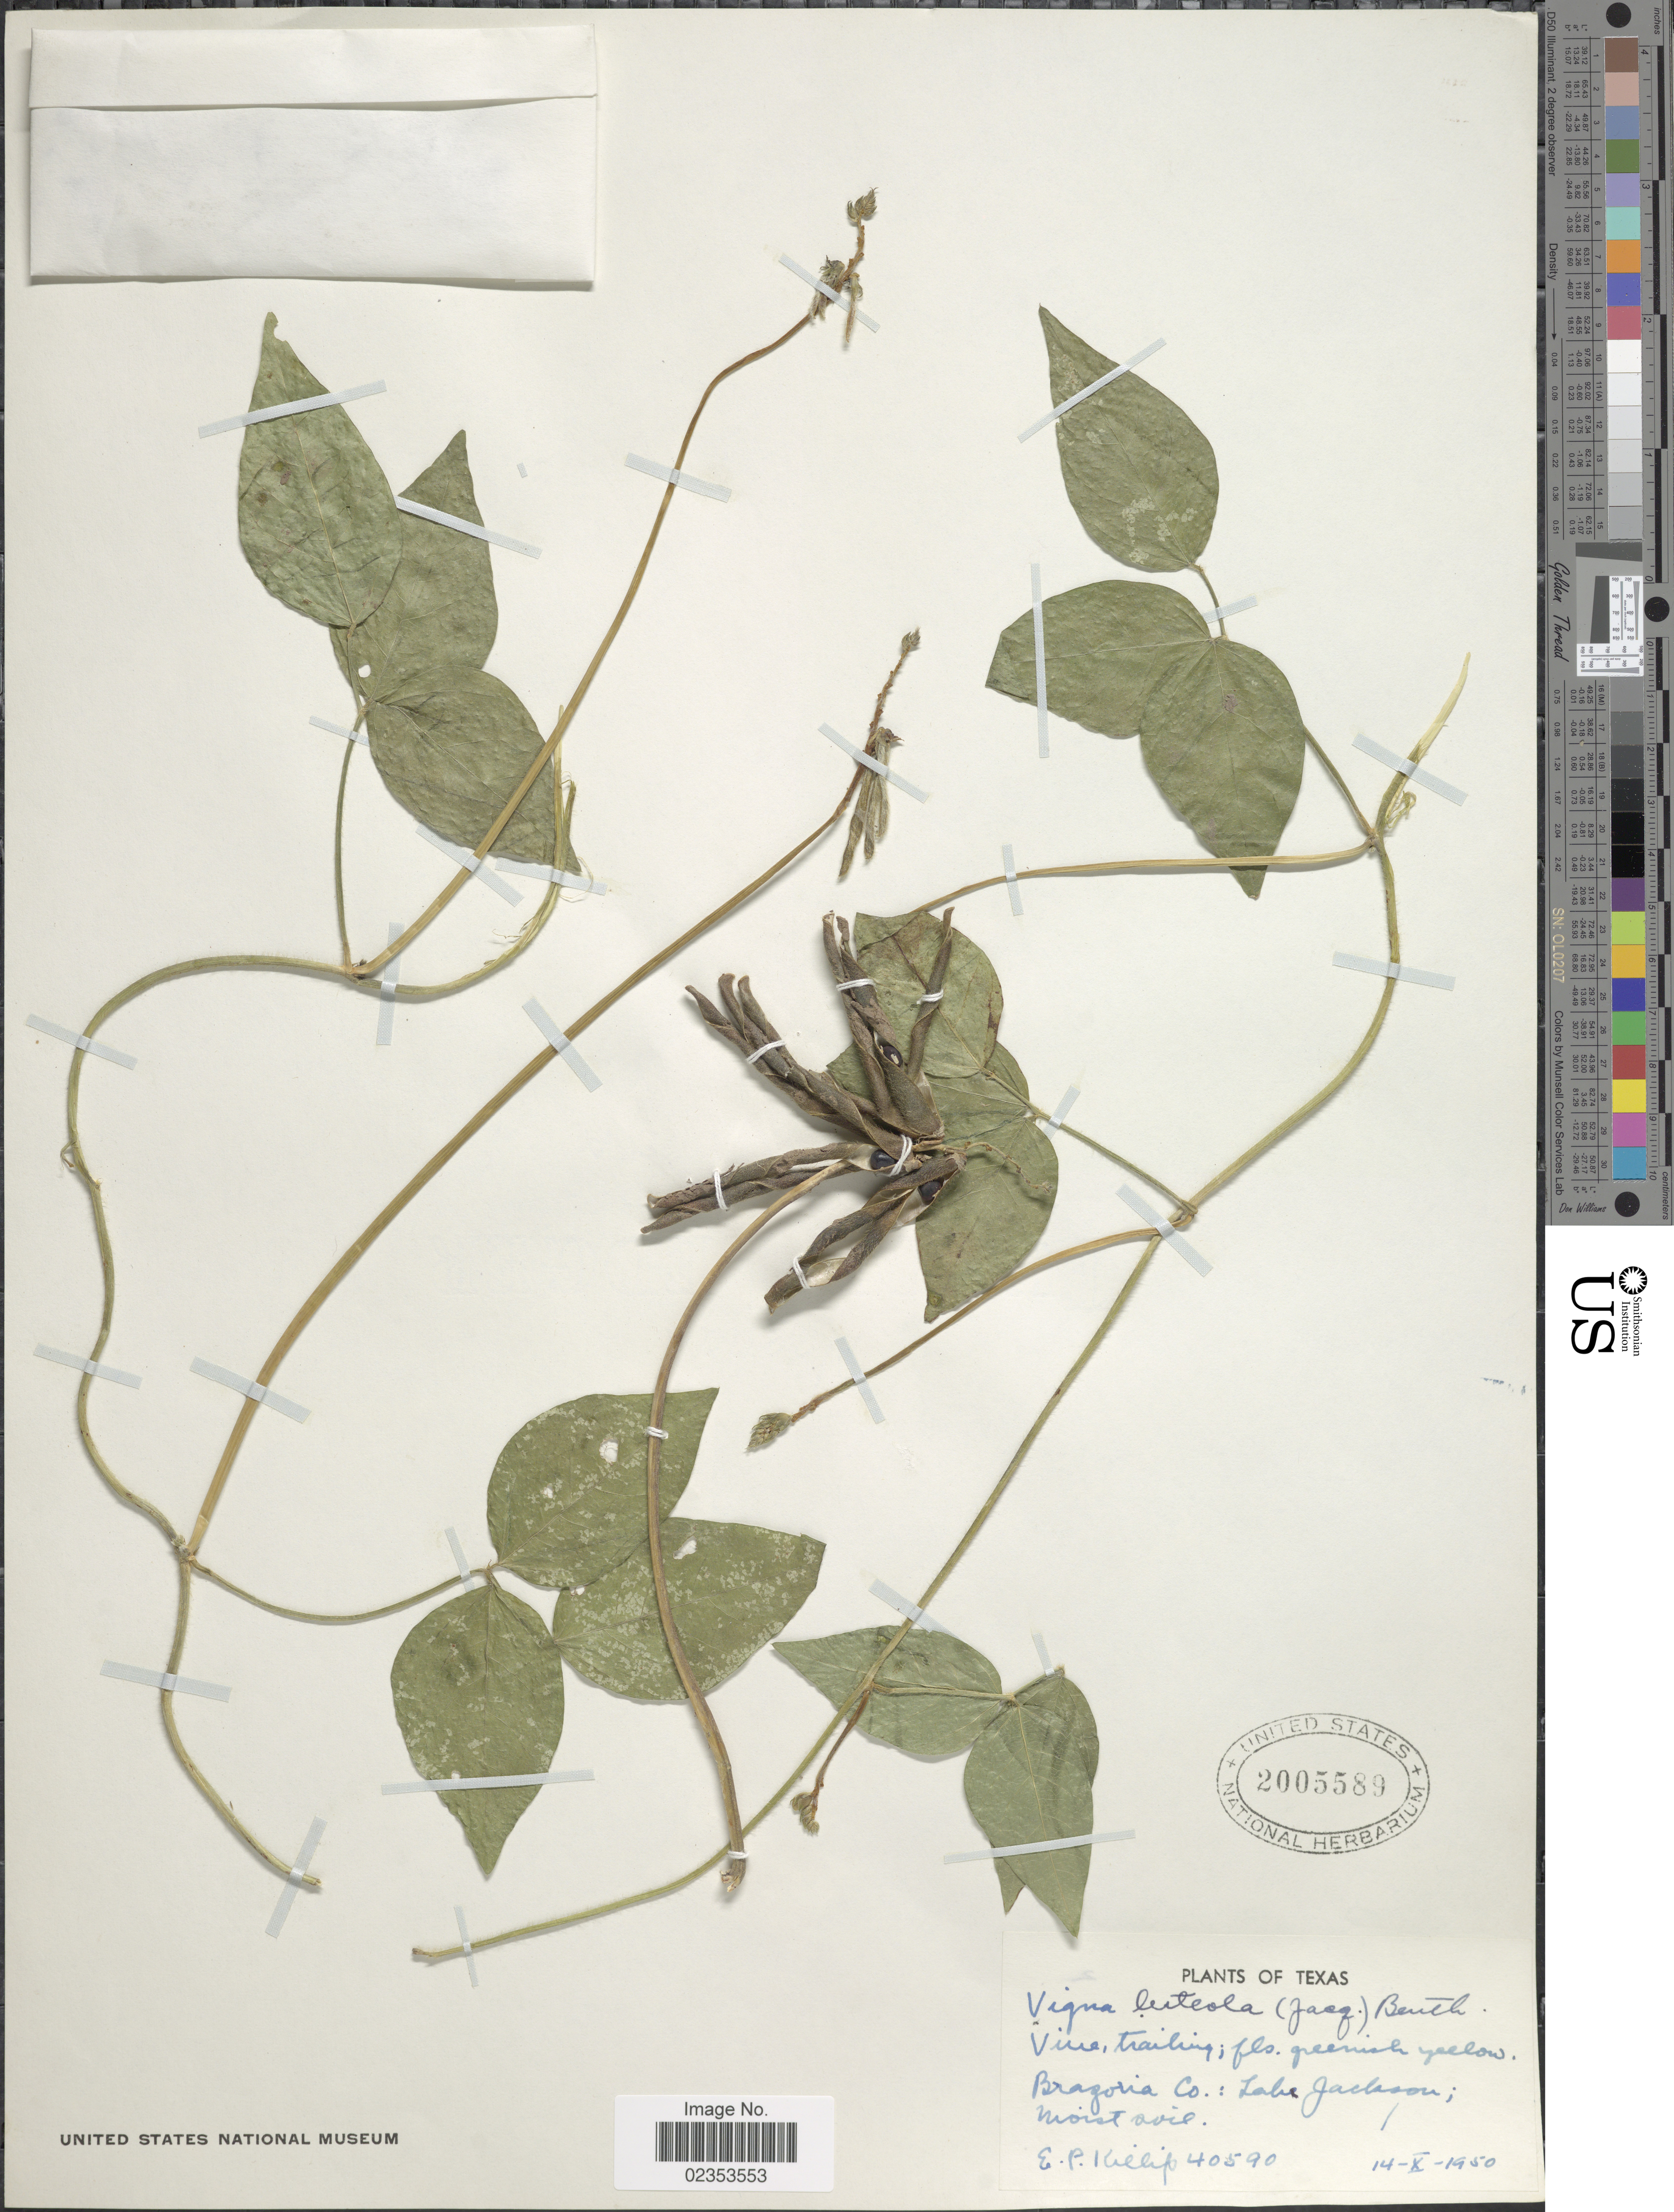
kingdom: Plantae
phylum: Tracheophyta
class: Magnoliopsida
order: Fabales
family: Fabaceae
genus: Vigna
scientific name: Vigna luteola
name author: (Jacq.) Benth.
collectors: E. P. Killip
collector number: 40590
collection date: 1950-10-14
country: United States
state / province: Texas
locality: Brazoria Co.: Lake Jackson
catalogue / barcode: US 2005589